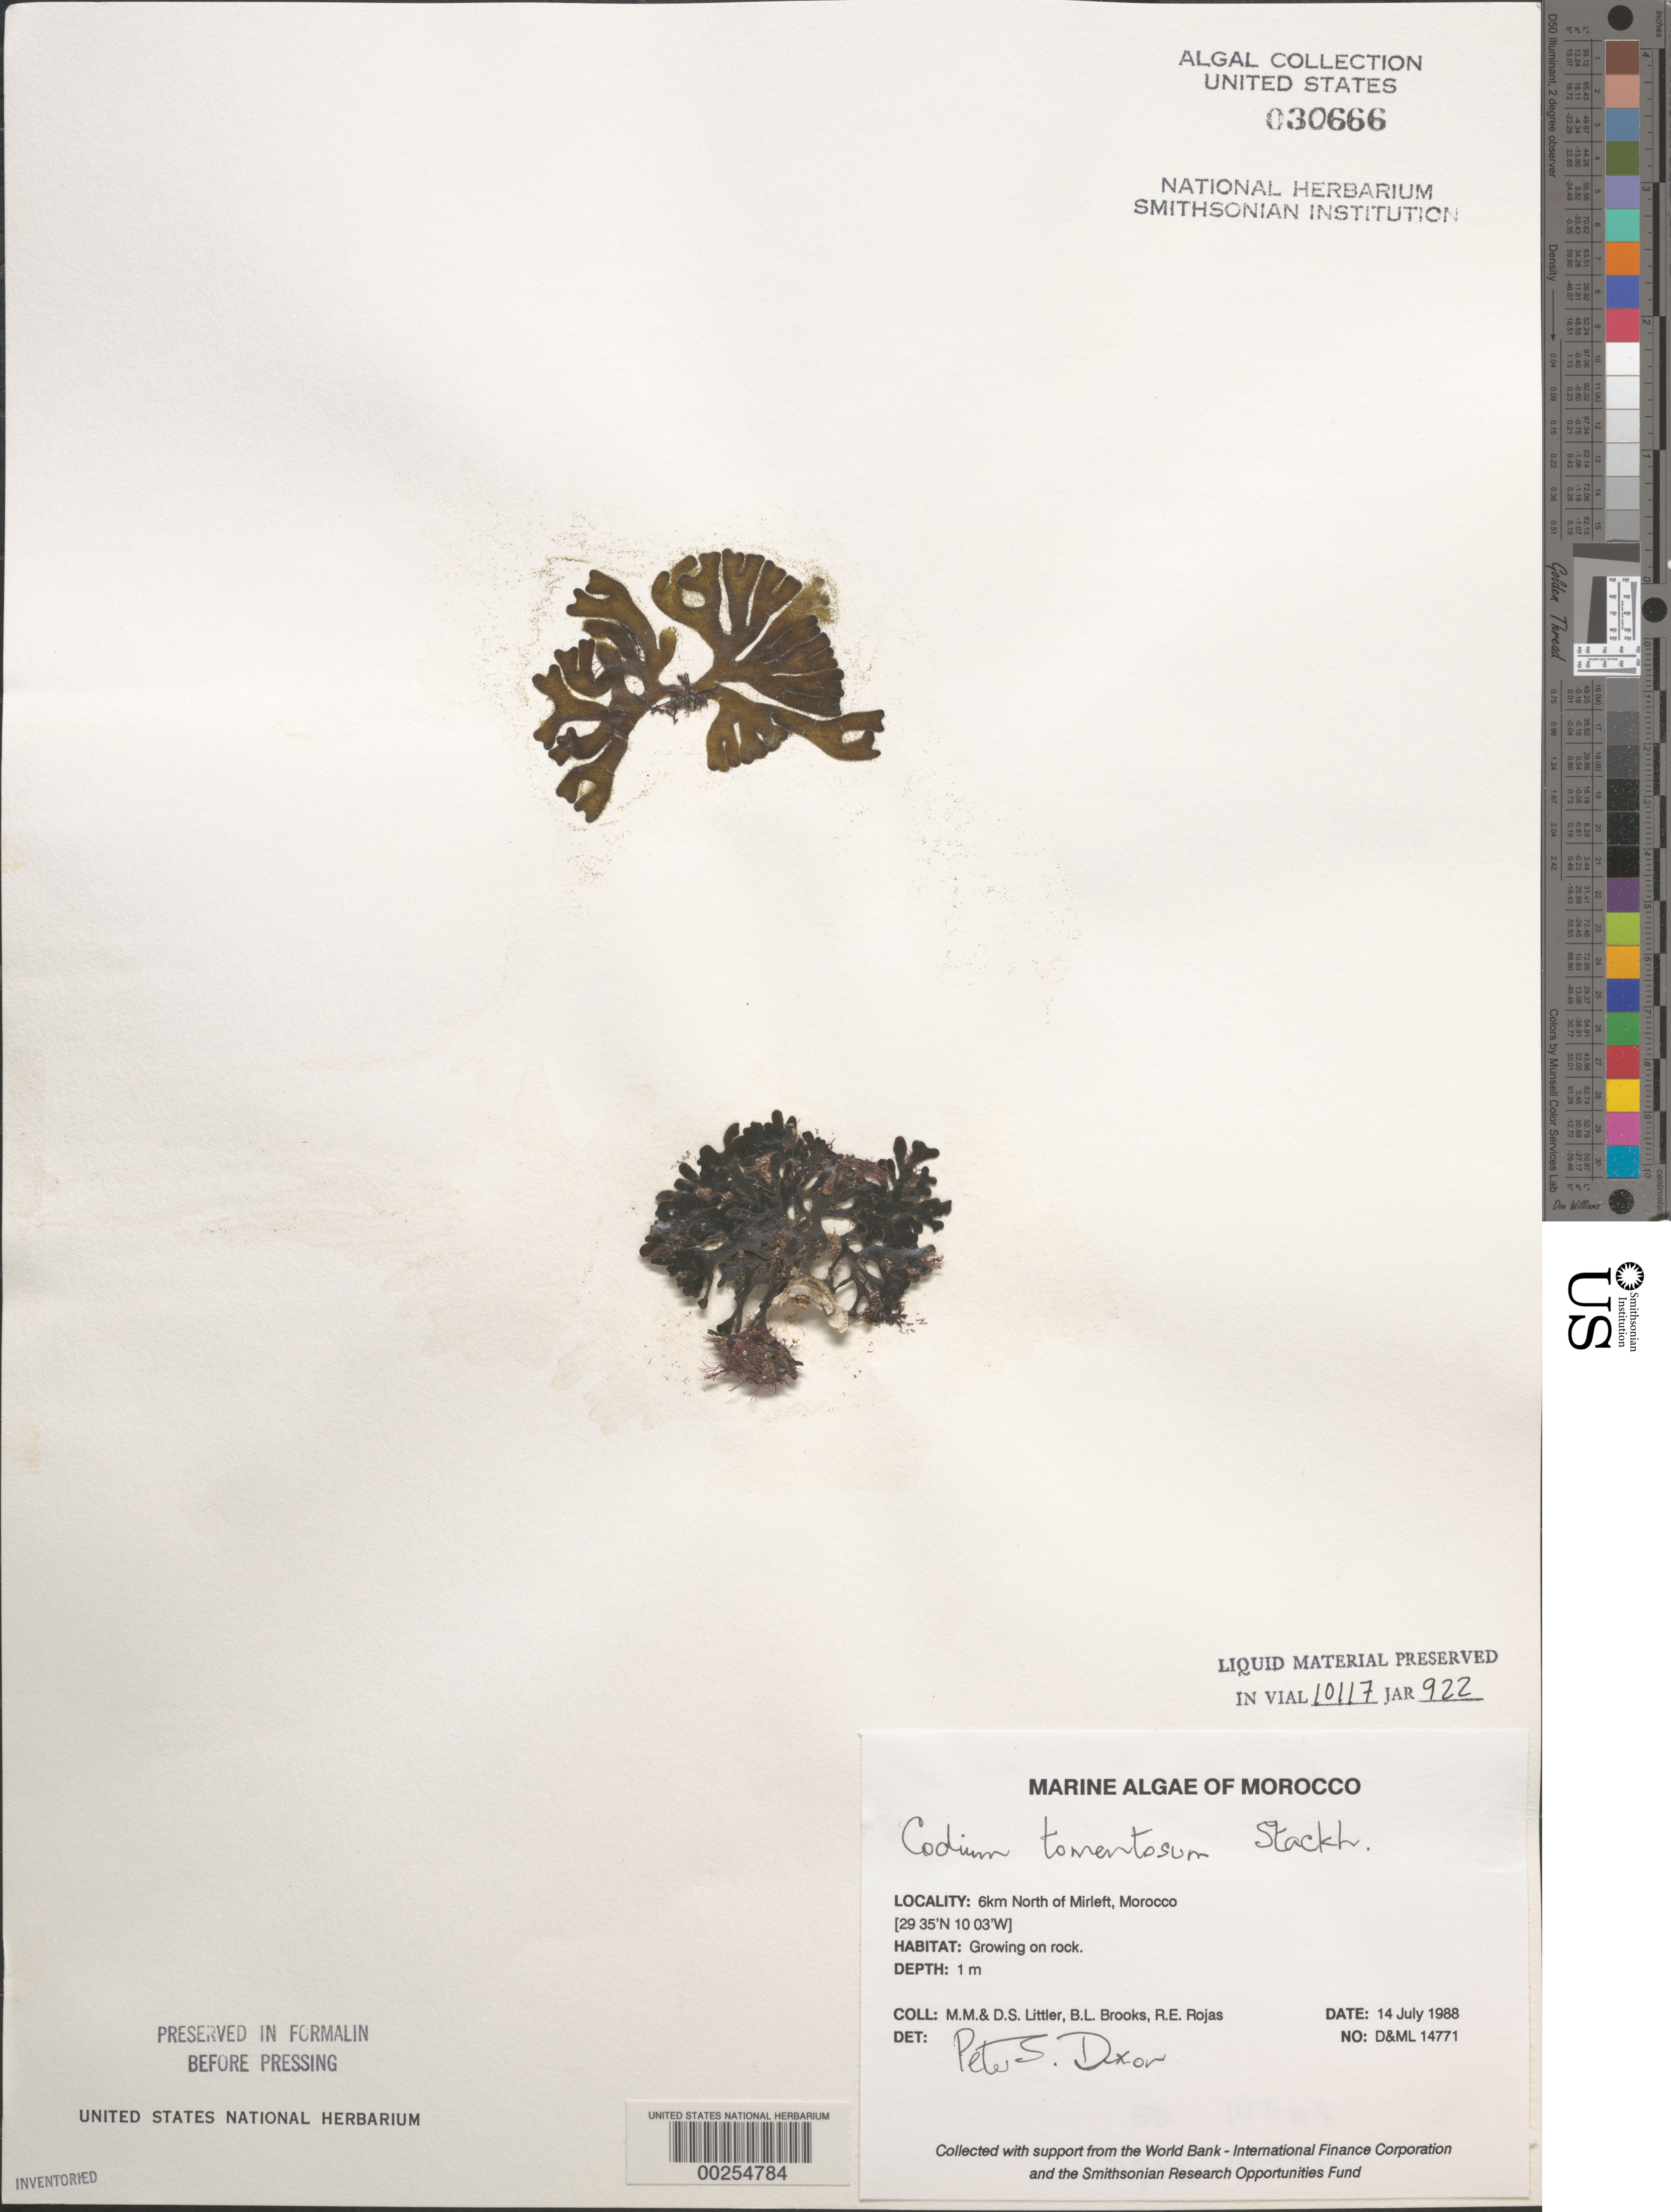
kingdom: Plantae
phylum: Chlorophyta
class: Ulvophyceae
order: Bryopsidales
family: Codiaceae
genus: Codium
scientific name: Codium tomentosum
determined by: Dixon, P. S.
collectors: M. M. Littler, D. S. Littler, B. Brooks & R. Rojas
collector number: D&ML 14771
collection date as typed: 14 Jul 1988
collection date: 1988-07-14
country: Morocco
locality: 6 km north of Mirleft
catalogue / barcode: US 30666